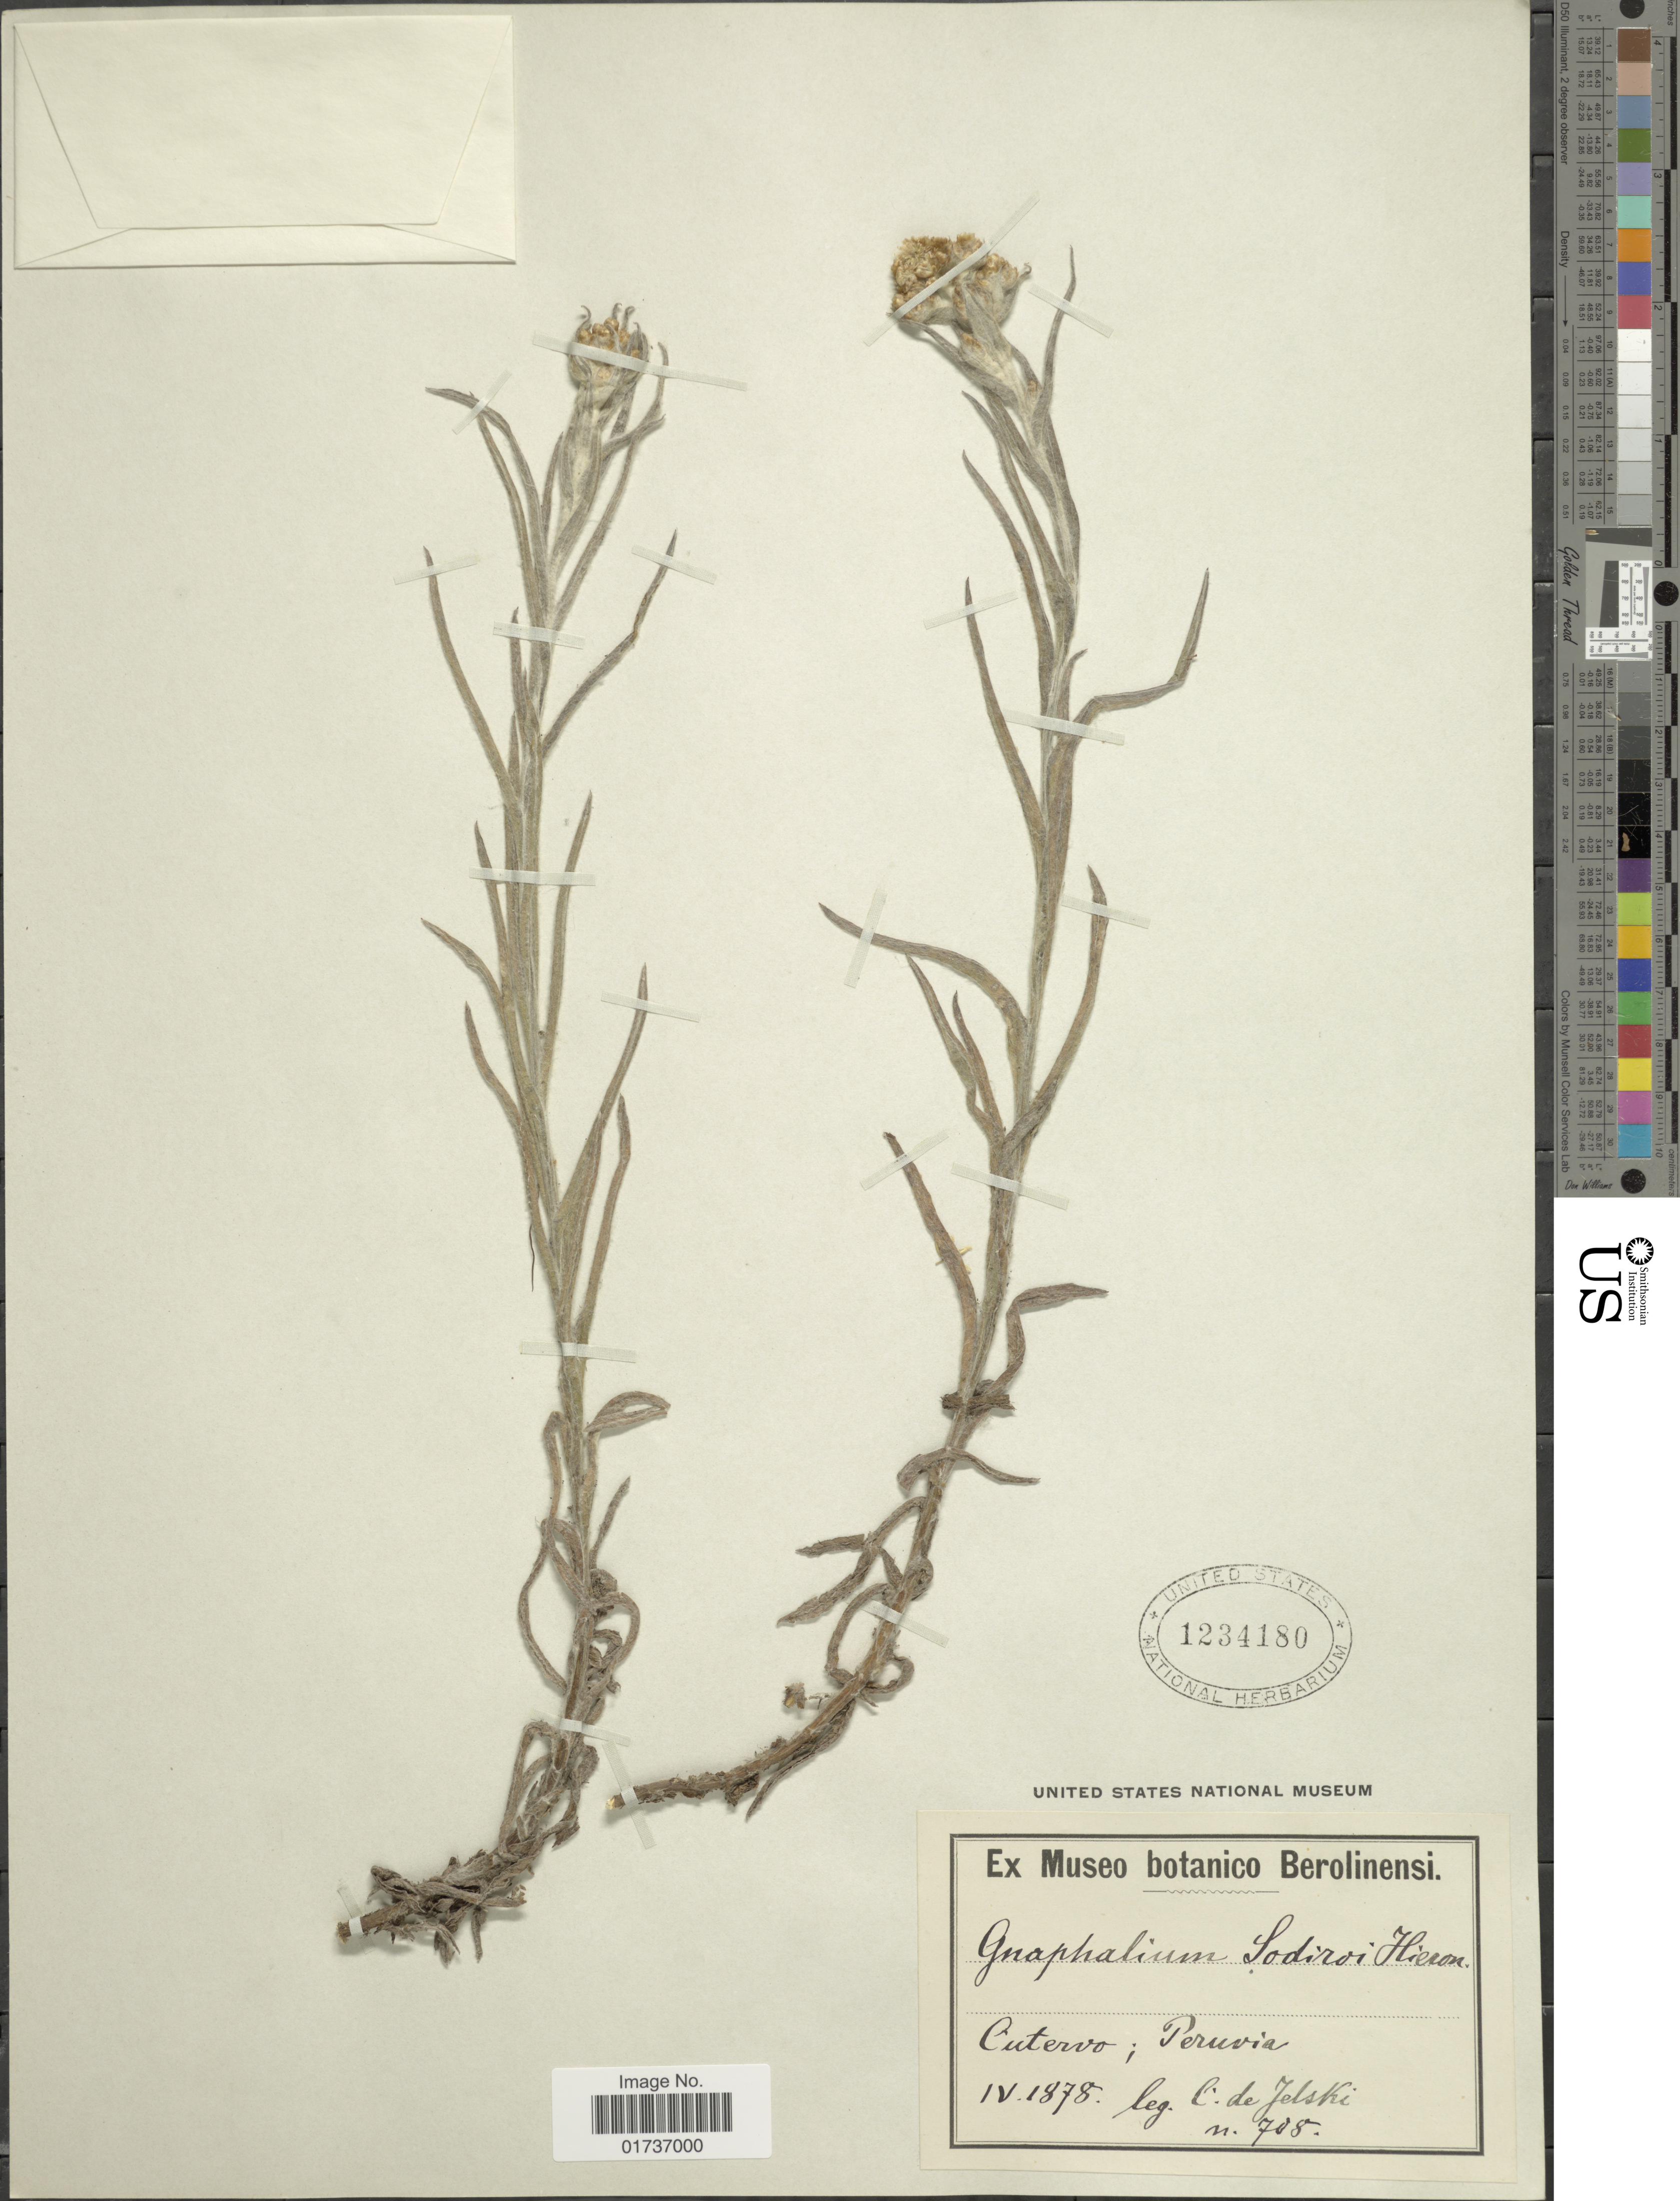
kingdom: Plantae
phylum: Tracheophyta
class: Magnoliopsida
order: Asterales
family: Asteraceae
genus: Gnaphalium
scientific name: Gnaphalium melanosphaeroides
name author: Sch. Bip. & Wedd.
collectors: C. de Jelski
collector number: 708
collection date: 1878-04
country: Peru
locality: Cutervo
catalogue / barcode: US 1234180